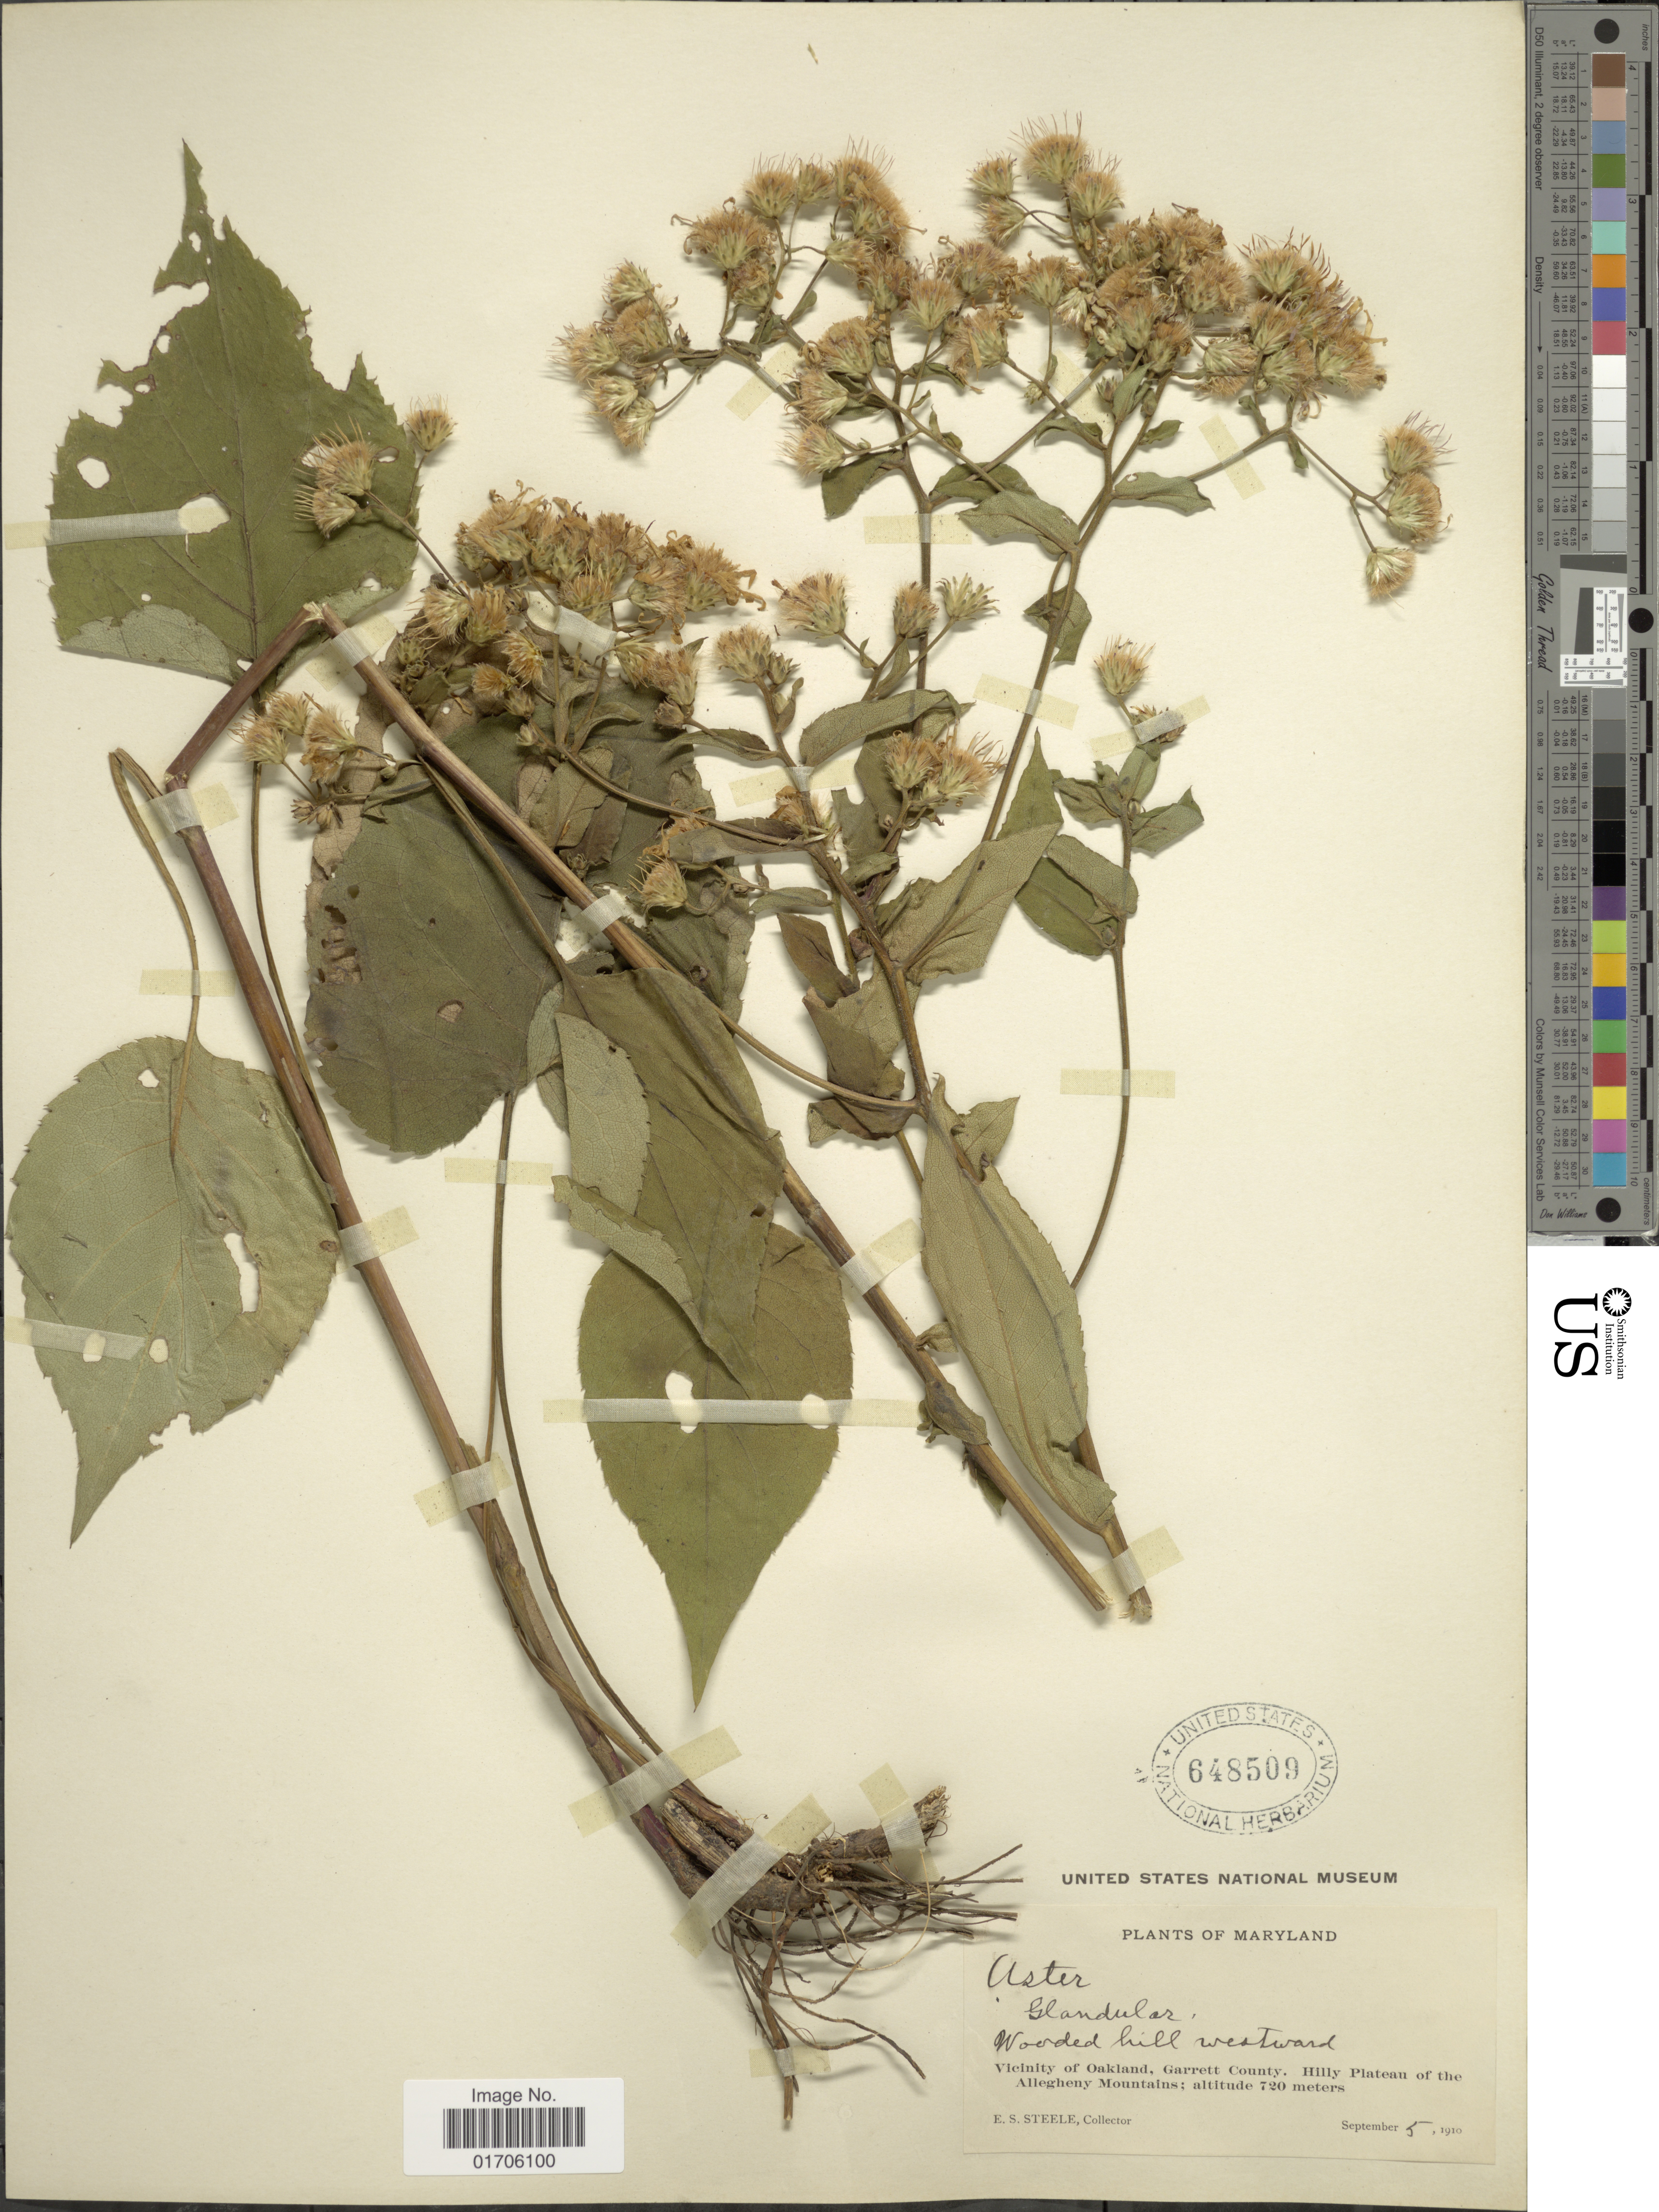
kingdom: Plantae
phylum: Tracheophyta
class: Magnoliopsida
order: Asterales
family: Asteraceae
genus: Eurybia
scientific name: Eurybia sp.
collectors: E. Steele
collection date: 1910-09-05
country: United States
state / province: Maryland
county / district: Garrett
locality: Maryland. Wooded hill westward. Vicinity of Oakland, Garrett County, Hilly Plateau of the Allegheny Mountains.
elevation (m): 720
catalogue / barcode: US 648509